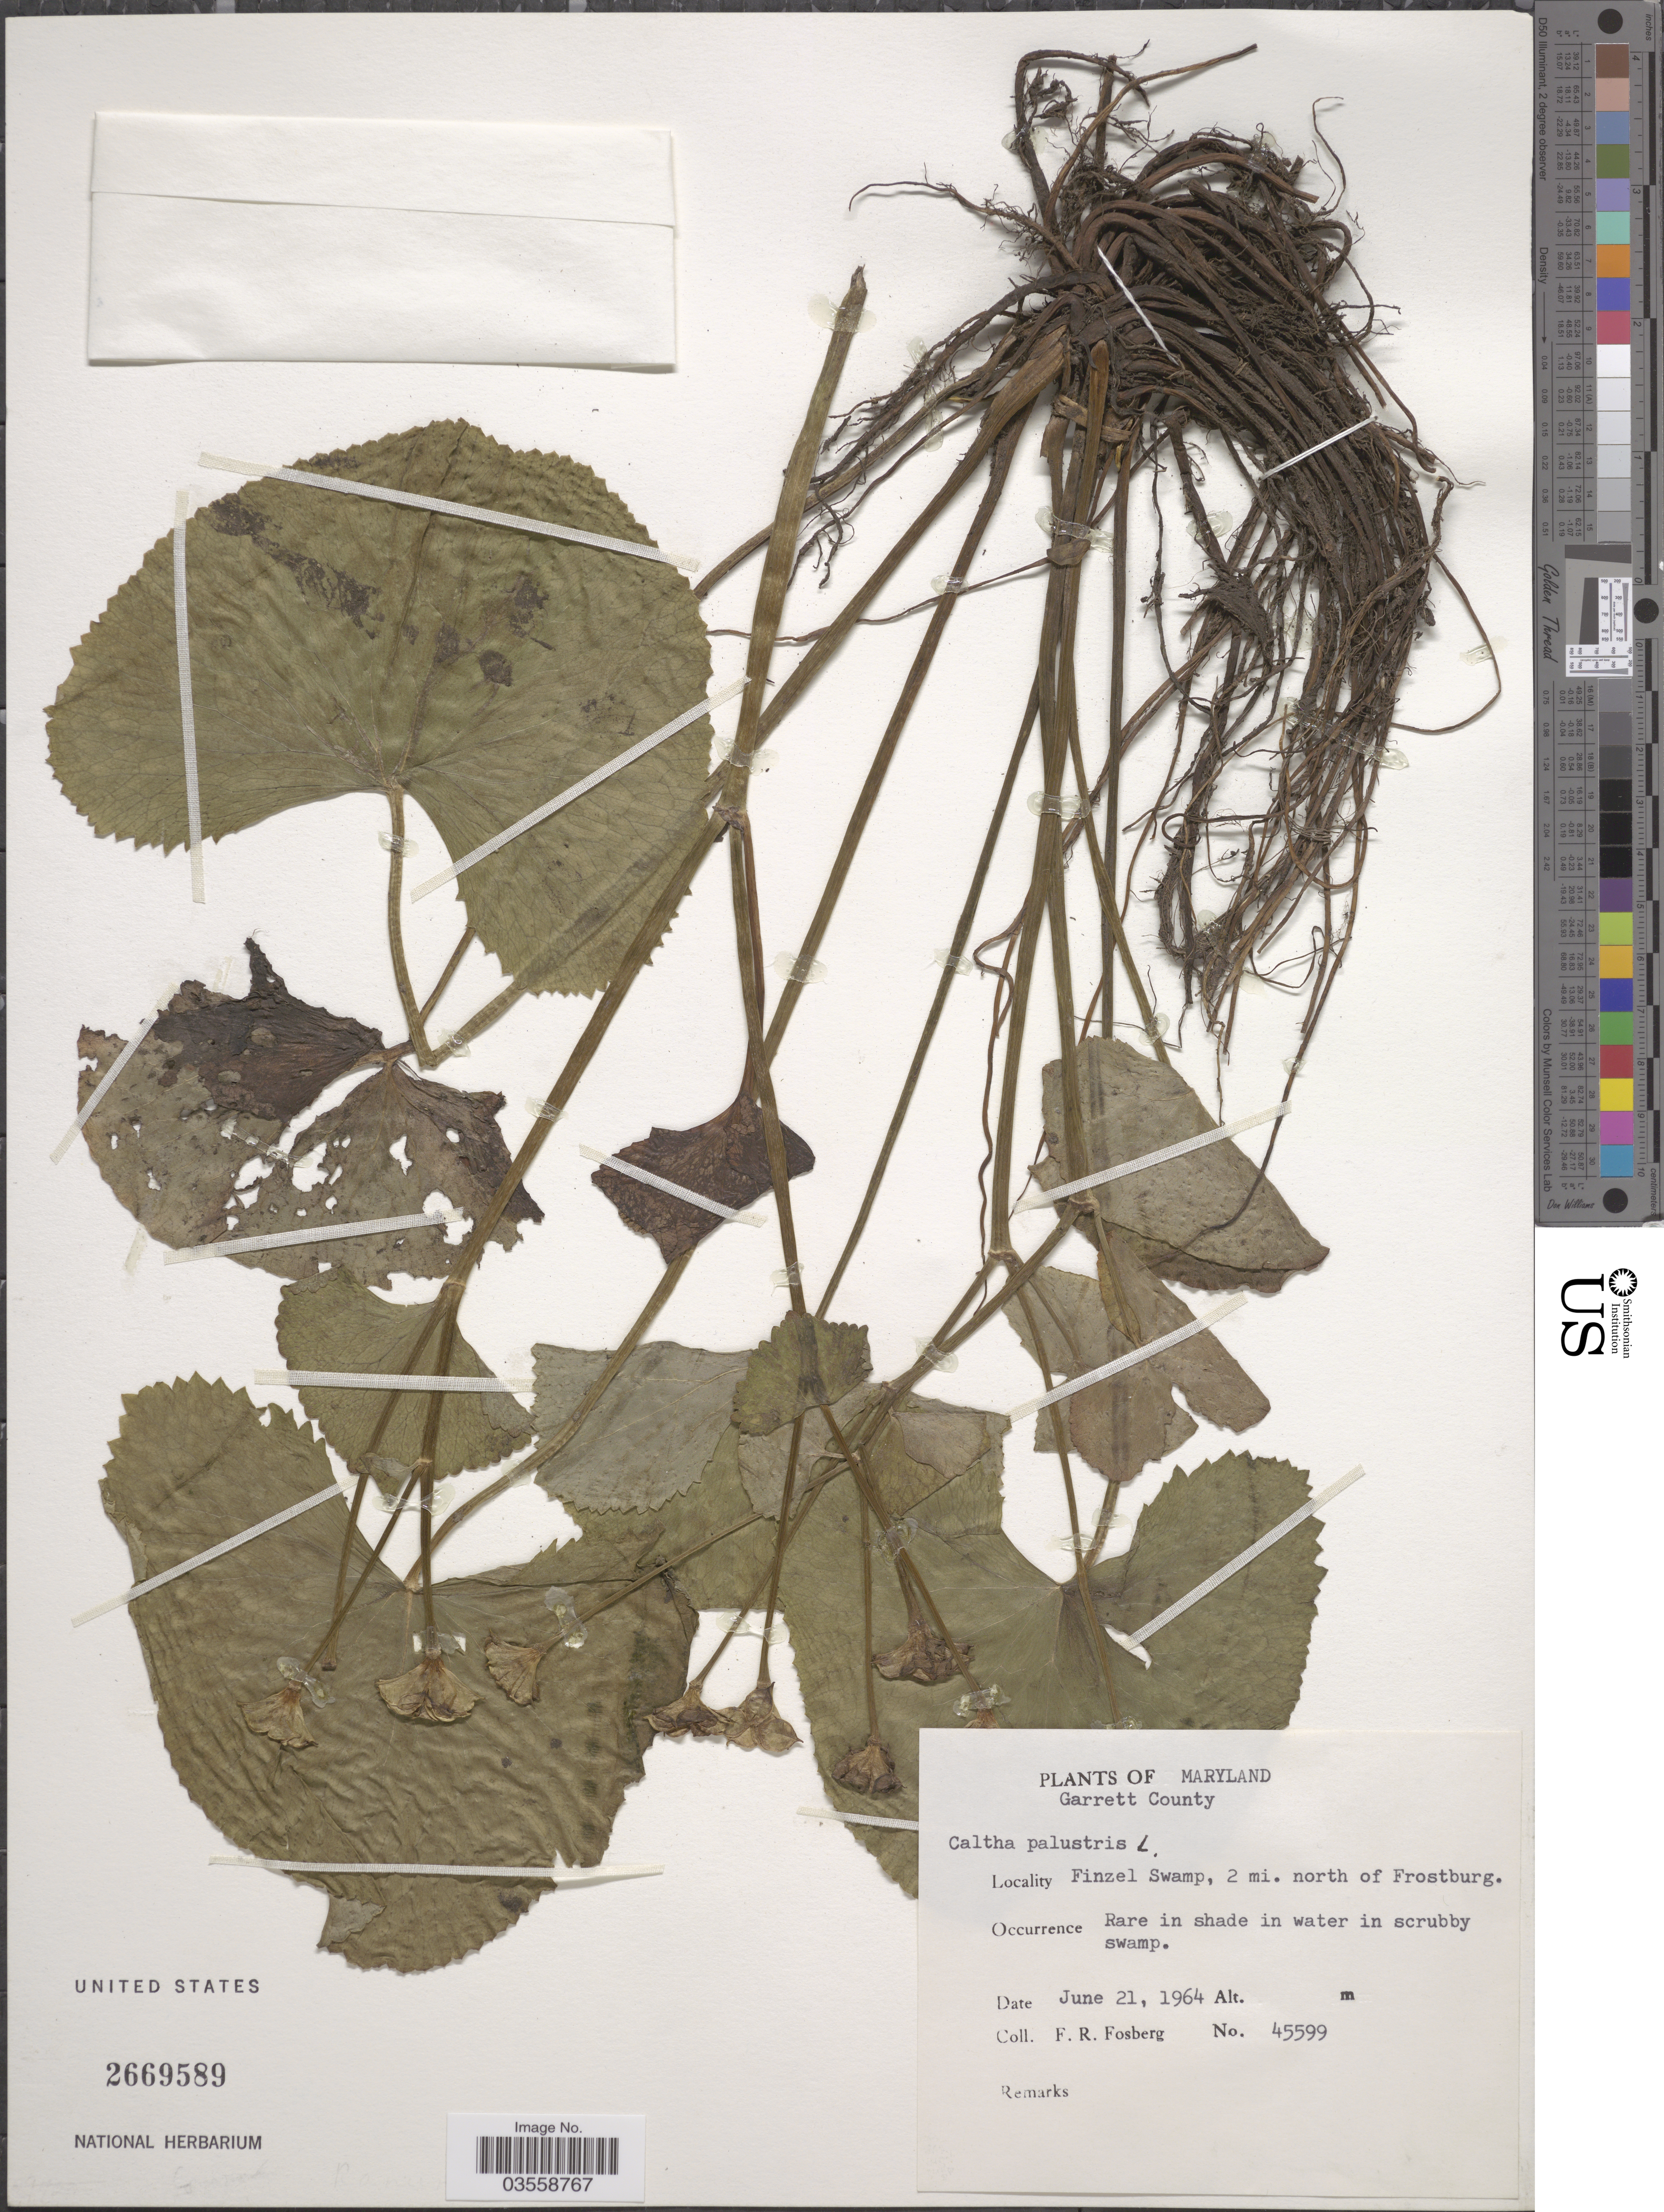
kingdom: Plantae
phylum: Tracheophyta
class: Magnoliopsida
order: Ranunculales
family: Ranunculaceae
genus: Caltha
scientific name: Caltha palustris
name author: L.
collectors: F. R. Fosberg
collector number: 45599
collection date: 1964-06-21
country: United States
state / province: Maryland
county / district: Garrett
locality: Garrett County. Finzel Swamp, 2 mi. north of Frostburg.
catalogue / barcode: US 2669589